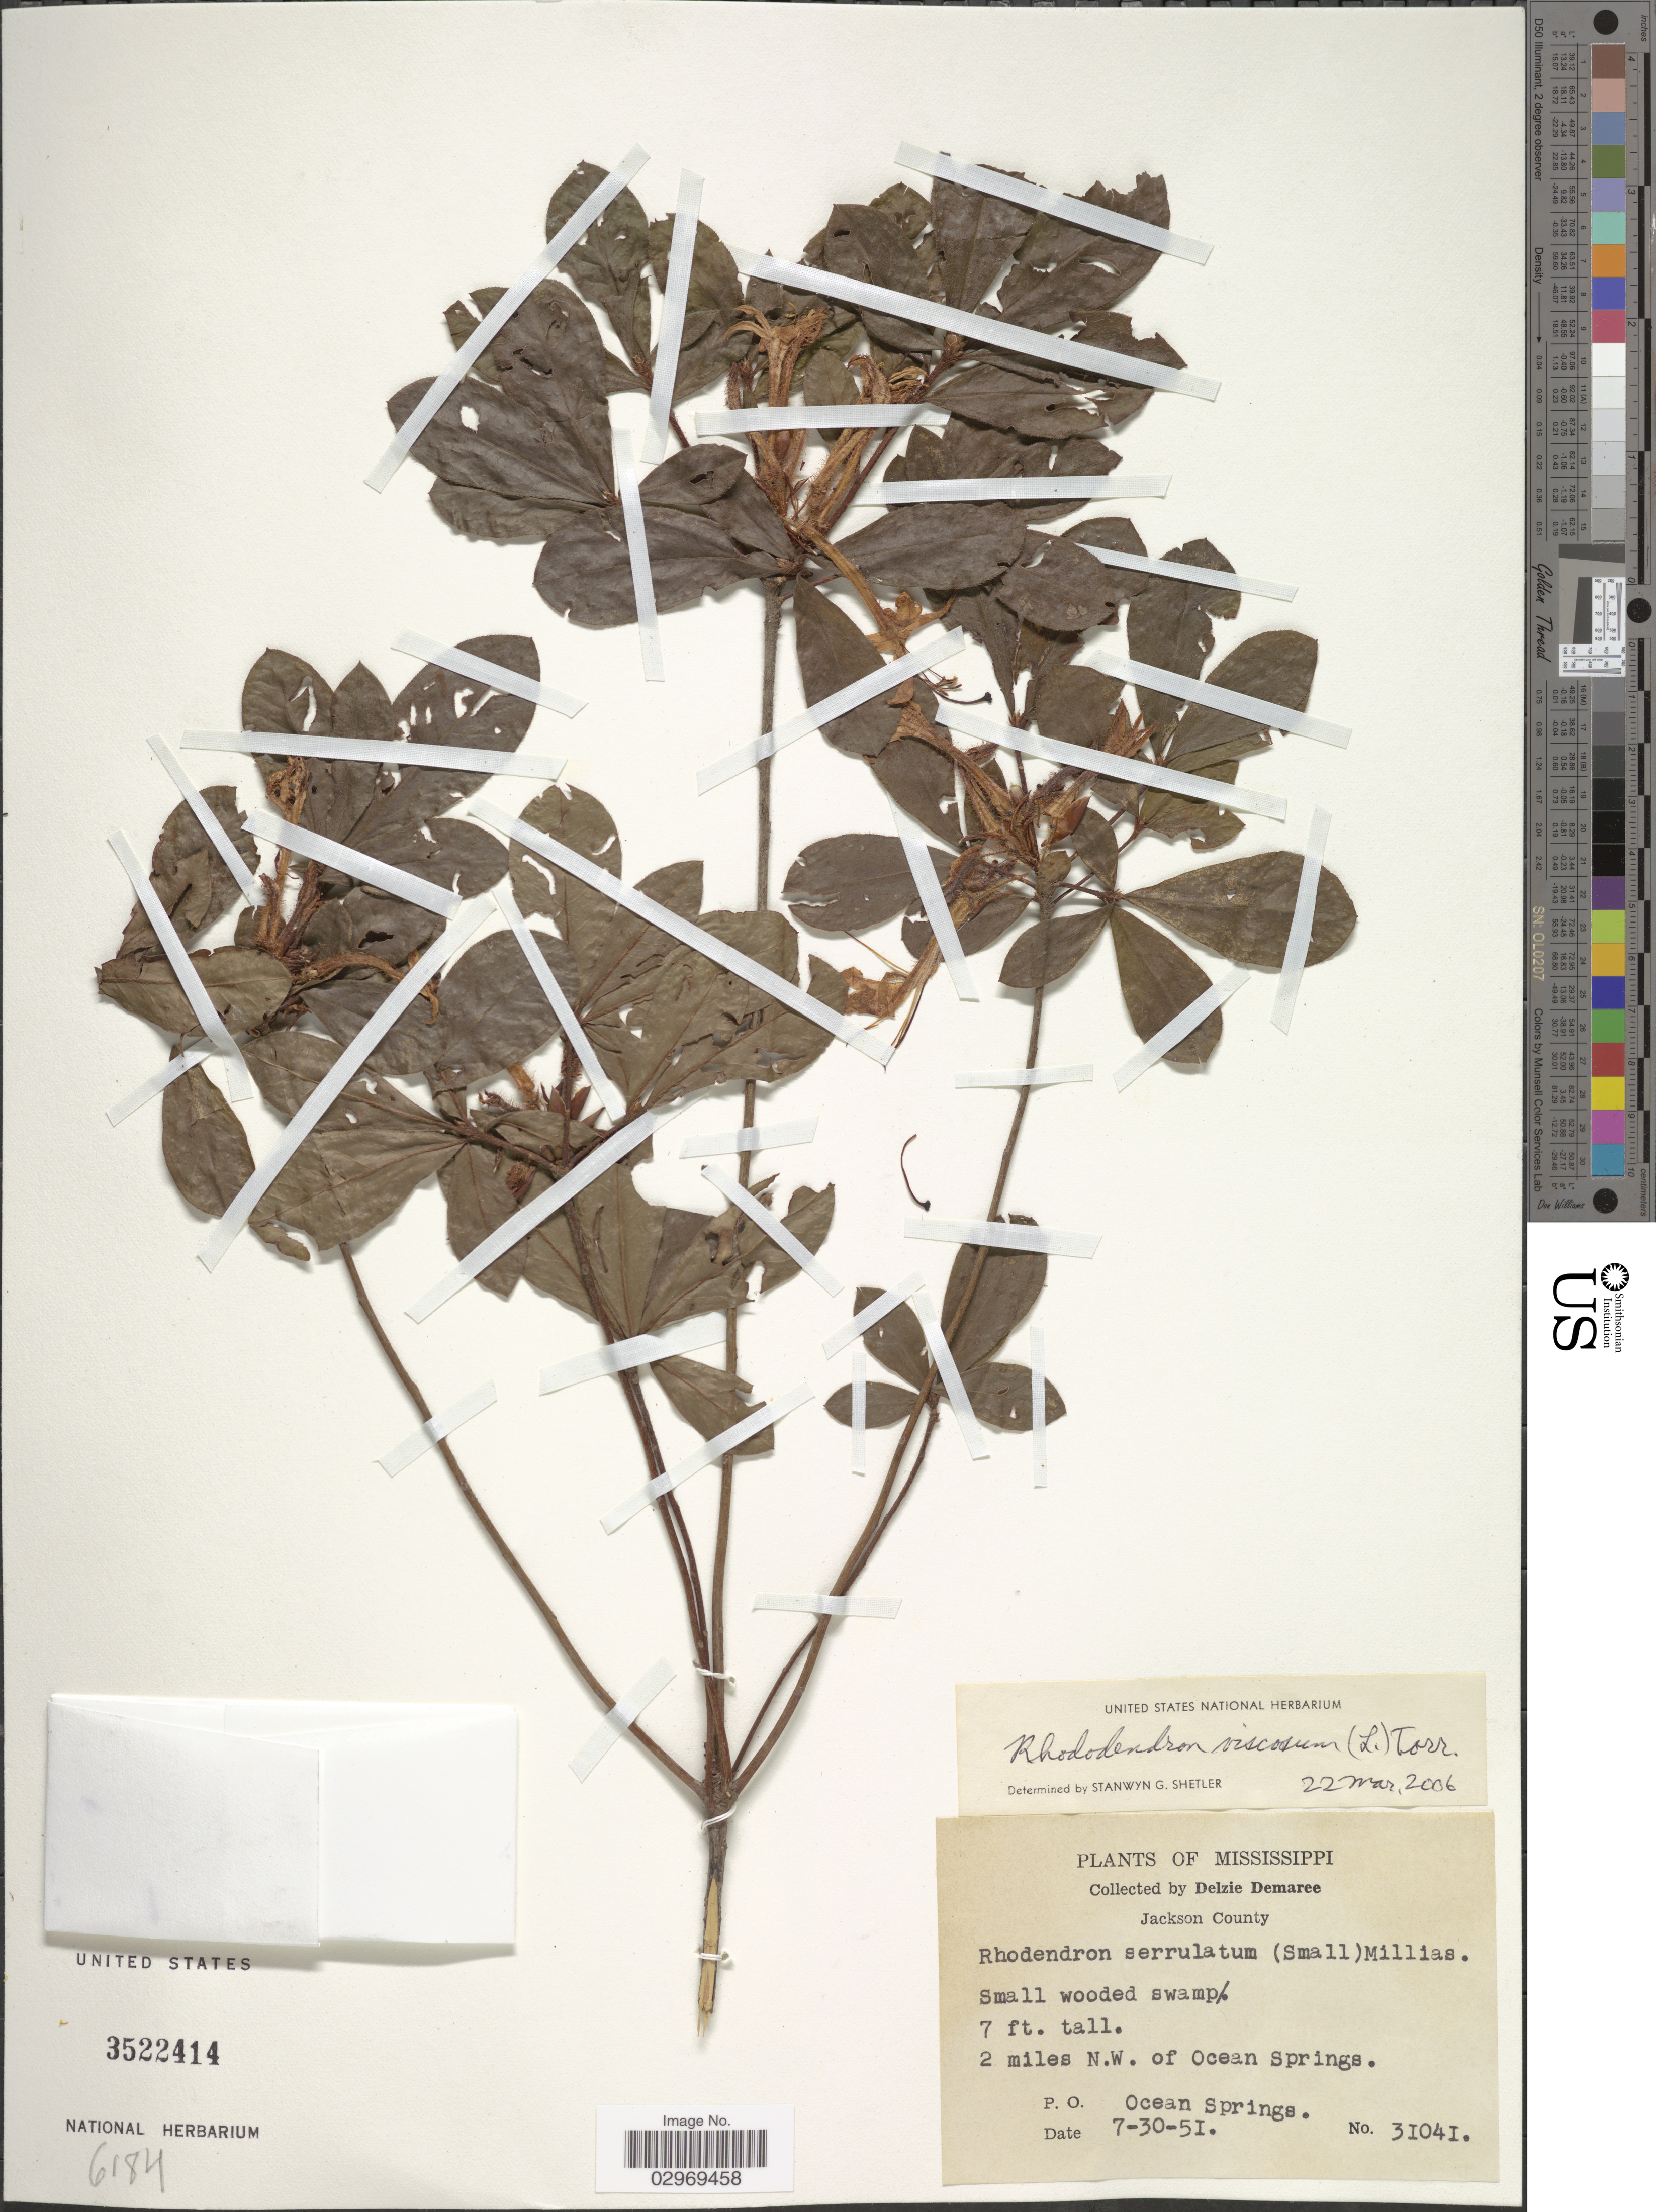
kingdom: Plantae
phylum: Tracheophyta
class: Magnoliopsida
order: Ericales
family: Ericaceae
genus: Rhododendron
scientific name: Rhododendron viscosum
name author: (L.) Torr.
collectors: D. Demaree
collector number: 31041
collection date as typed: Transcribed d/m/y: 30/7/51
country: United States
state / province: Mississippi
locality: Jackson County, 2 miles N.W. of Ocean Springs, P.O. Ocean Springs.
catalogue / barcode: US 3522414